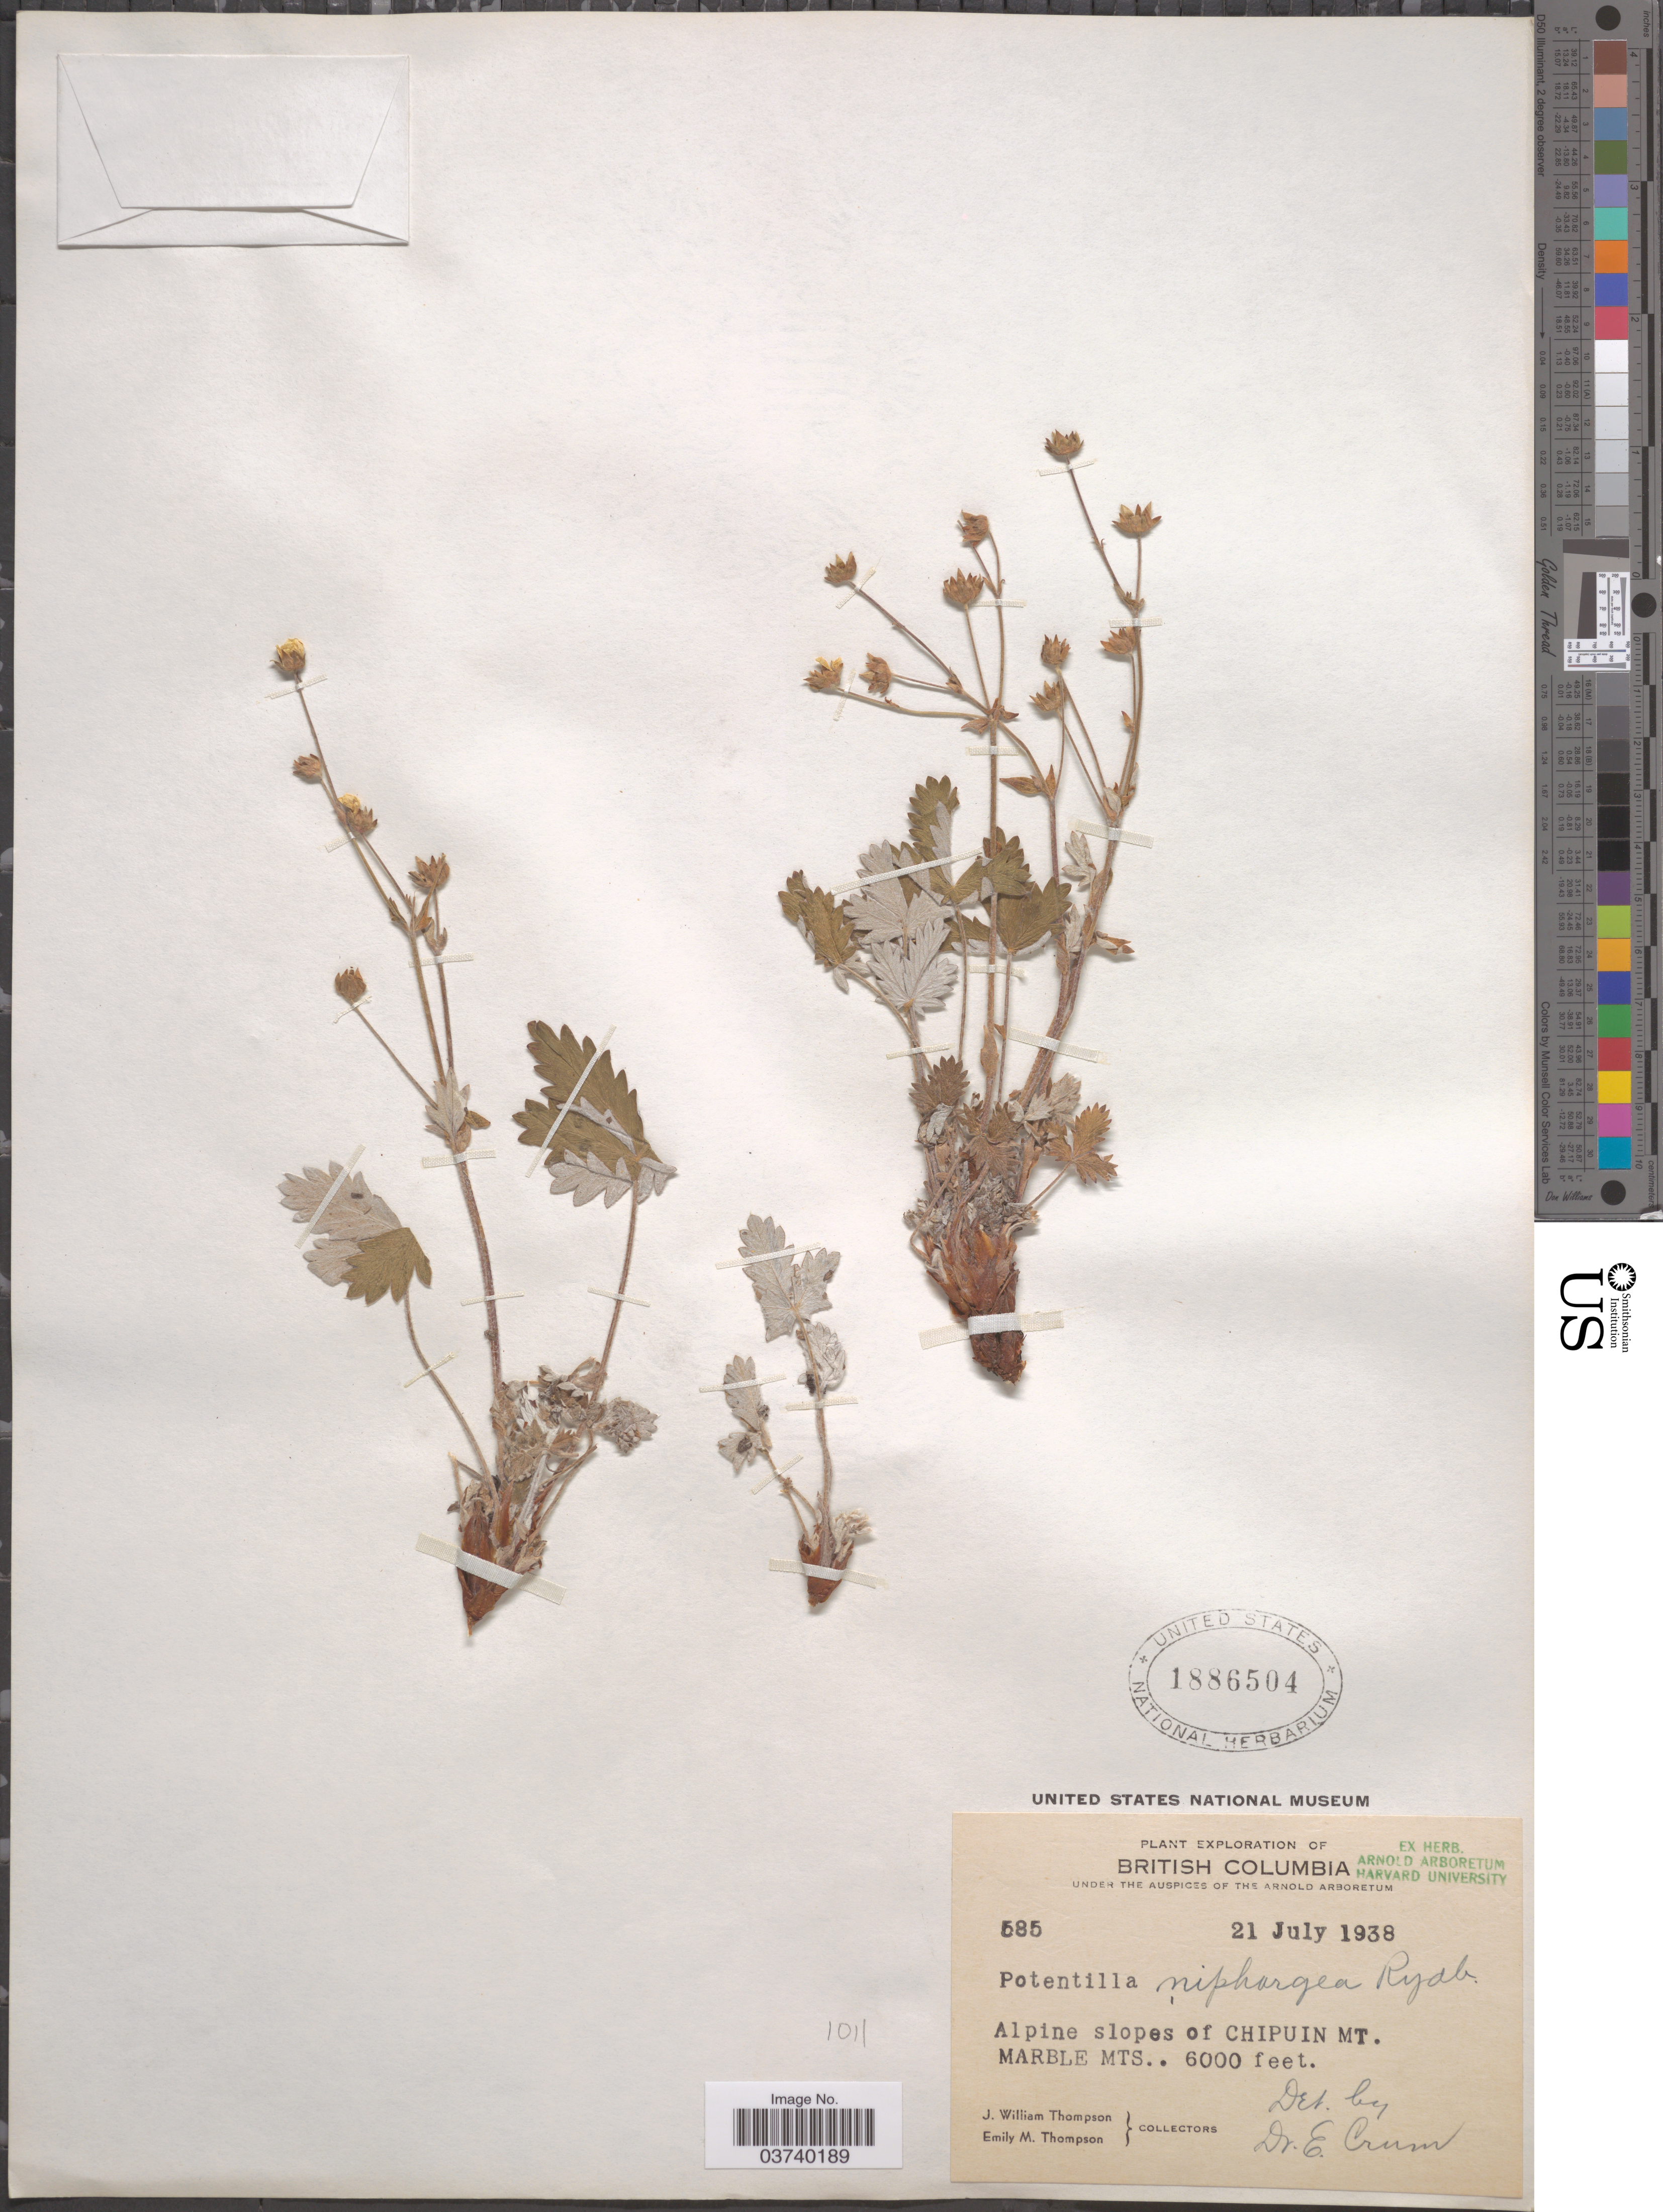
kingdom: Plantae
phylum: Tracheophyta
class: Magnoliopsida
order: Rosales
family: Rosaceae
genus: Potentilla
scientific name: Potentilla nivea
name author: L.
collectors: J. W. Thompson & E. M. Thompson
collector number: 585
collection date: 1938-07-21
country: Canada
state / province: British Columbia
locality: Alpine slopes of Chipuin Mt. Marble Mts.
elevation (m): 1829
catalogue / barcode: US 1886504